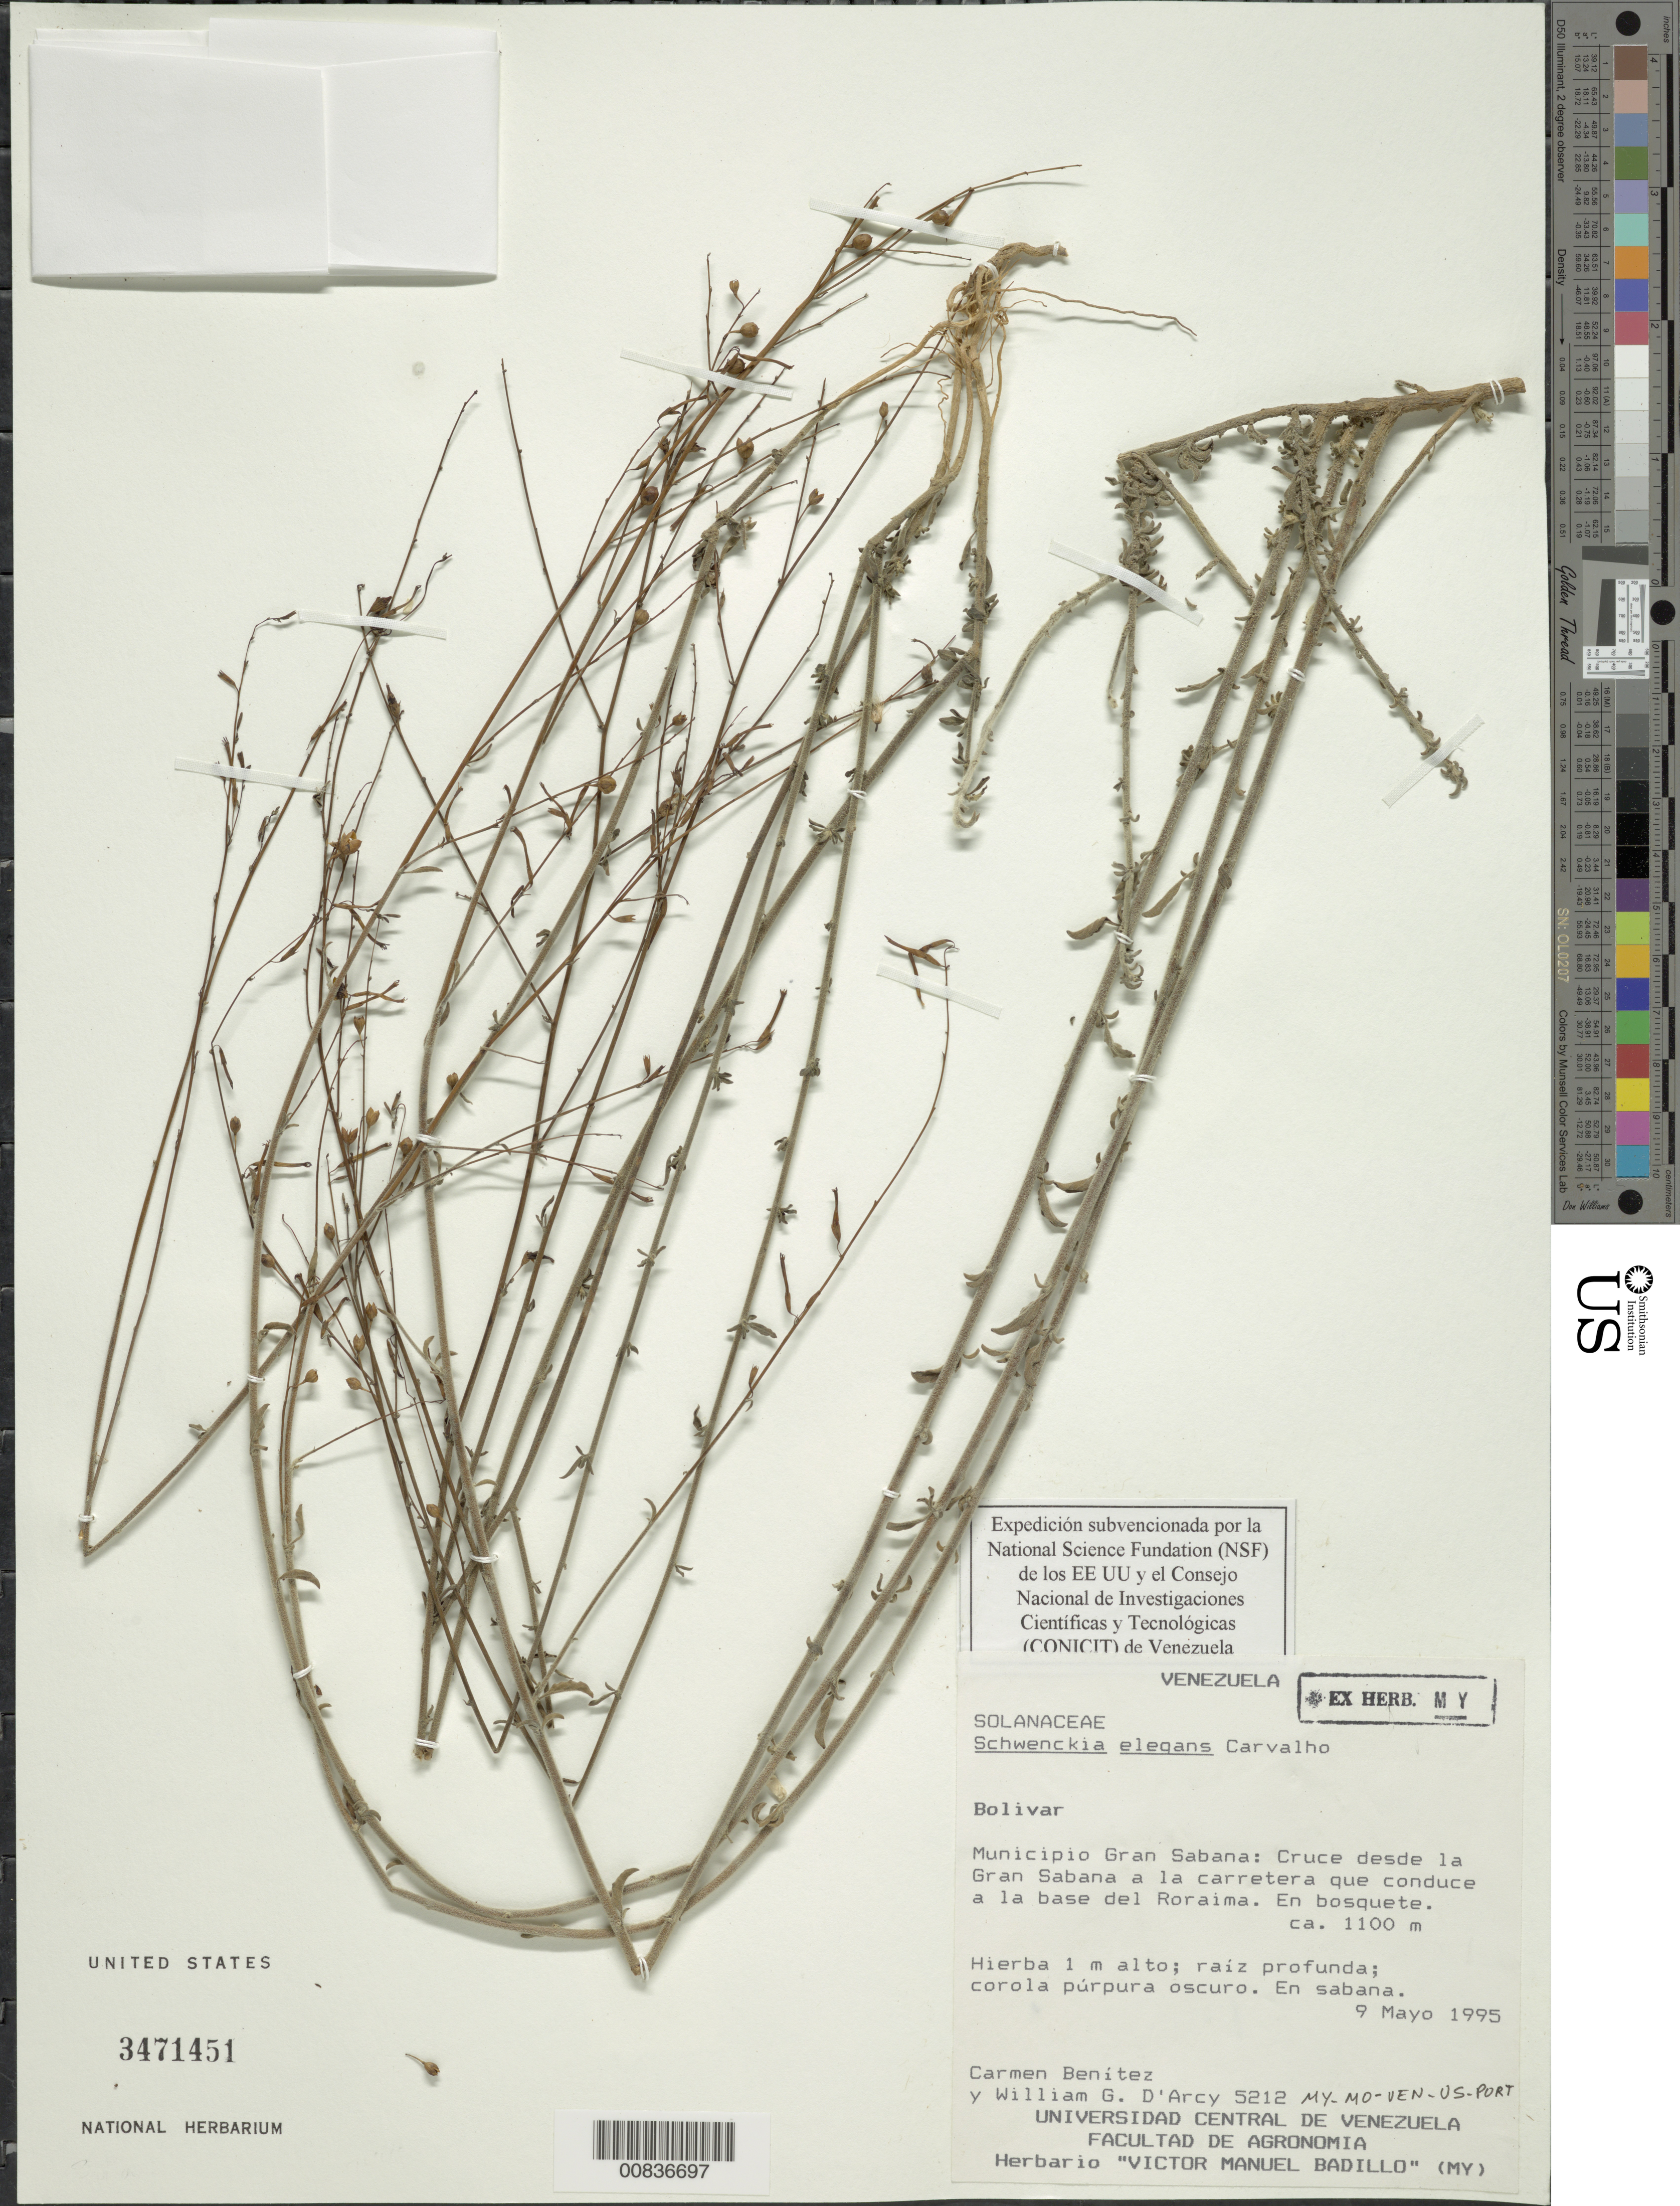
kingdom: Plantae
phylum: Tracheophyta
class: Magnoliopsida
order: Solanales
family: Solanaceae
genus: Schwenckia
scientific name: Schwenckia elegans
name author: Carvalho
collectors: C. E. Benítez de Rojas & W. G. D'Arcy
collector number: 5212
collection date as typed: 9-May-95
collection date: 1995-05-09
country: Venezuela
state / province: Bolívar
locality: Mun. Gran Sabana, Gran Sabana a la carretera que conduce a la base del Roraima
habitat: Savanna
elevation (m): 1100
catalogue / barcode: US 3471451